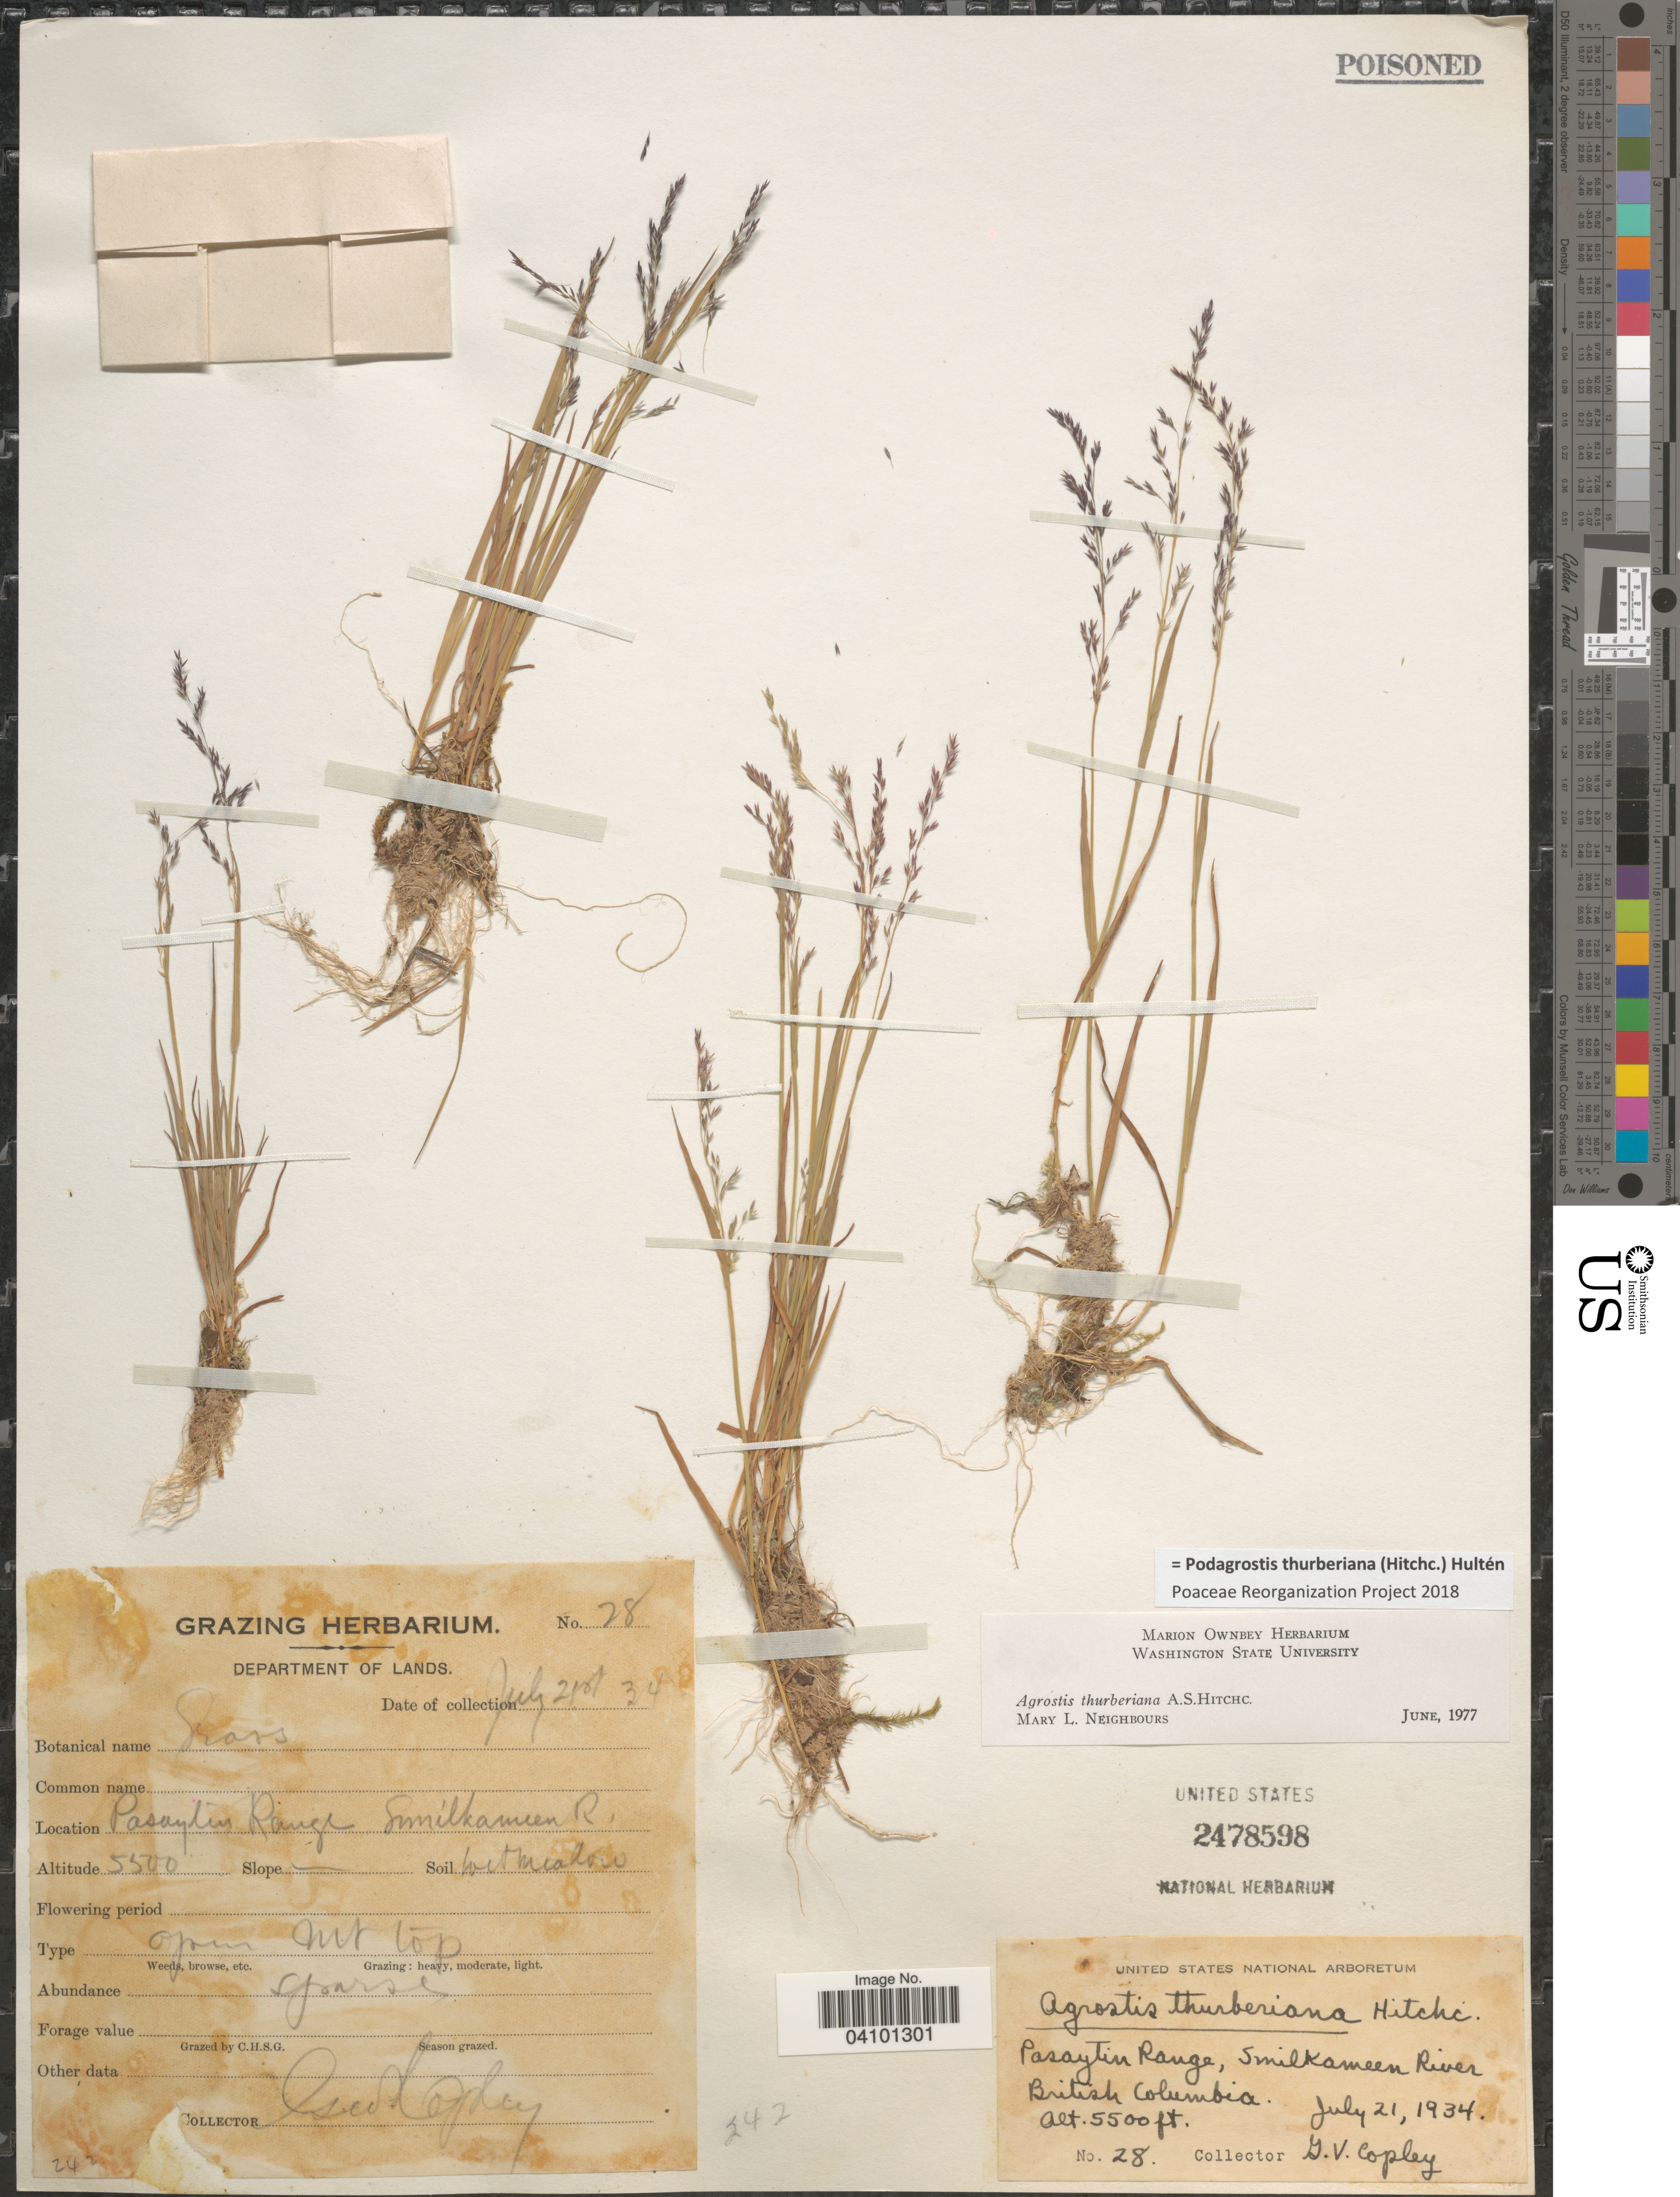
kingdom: Plantae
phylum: Tracheophyta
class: Liliopsida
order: Poales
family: Poaceae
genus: Podagrostis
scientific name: Podagrostis thurberiana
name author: Hitchc.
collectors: G. Copley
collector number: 28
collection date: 1934-07-21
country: Canada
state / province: British Columbia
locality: Pasayten Range, Similkameen River.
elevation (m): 1676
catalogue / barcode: US 2478598